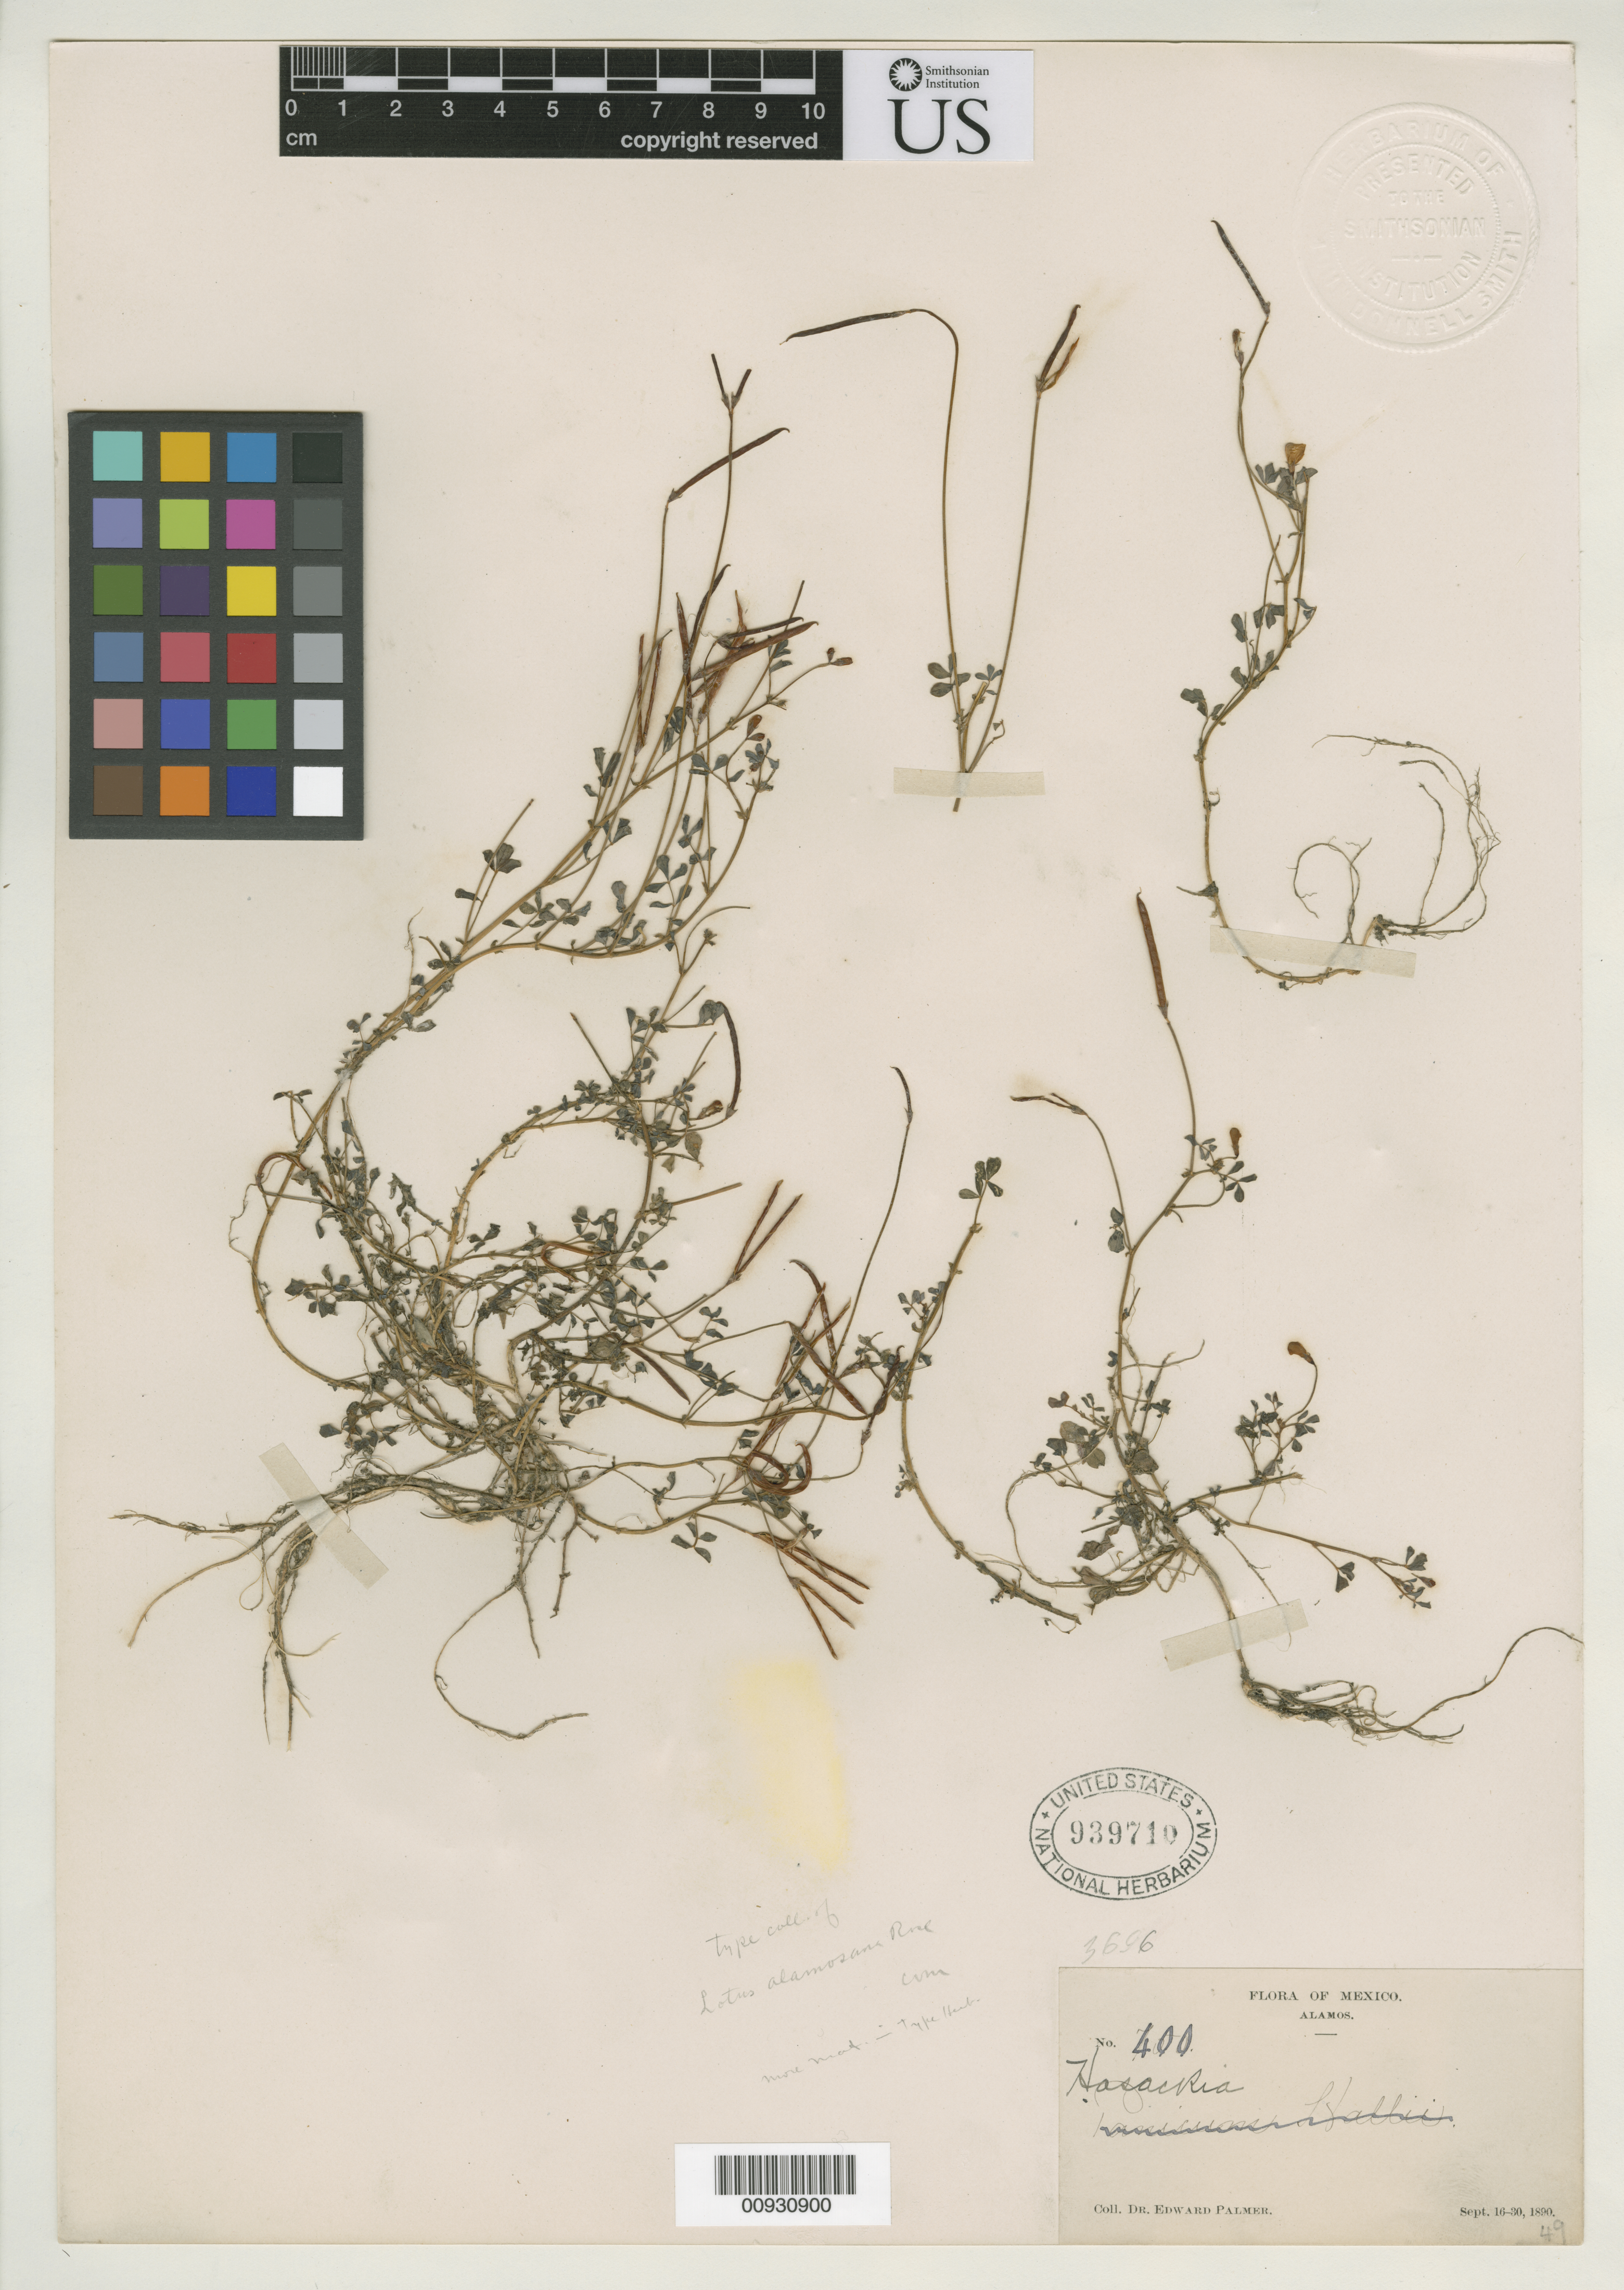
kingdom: Plantae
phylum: Tracheophyta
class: Magnoliopsida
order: Fabales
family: Fabaceae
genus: Hosackia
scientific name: Hosackia alamosana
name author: Rose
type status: Isotype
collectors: E. Palmer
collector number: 400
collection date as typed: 16 Sep 1890 to 30 Sep 1890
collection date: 1890-09-16/1890-09-30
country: Mexico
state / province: Sonora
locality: Alamos.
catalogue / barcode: US 939710